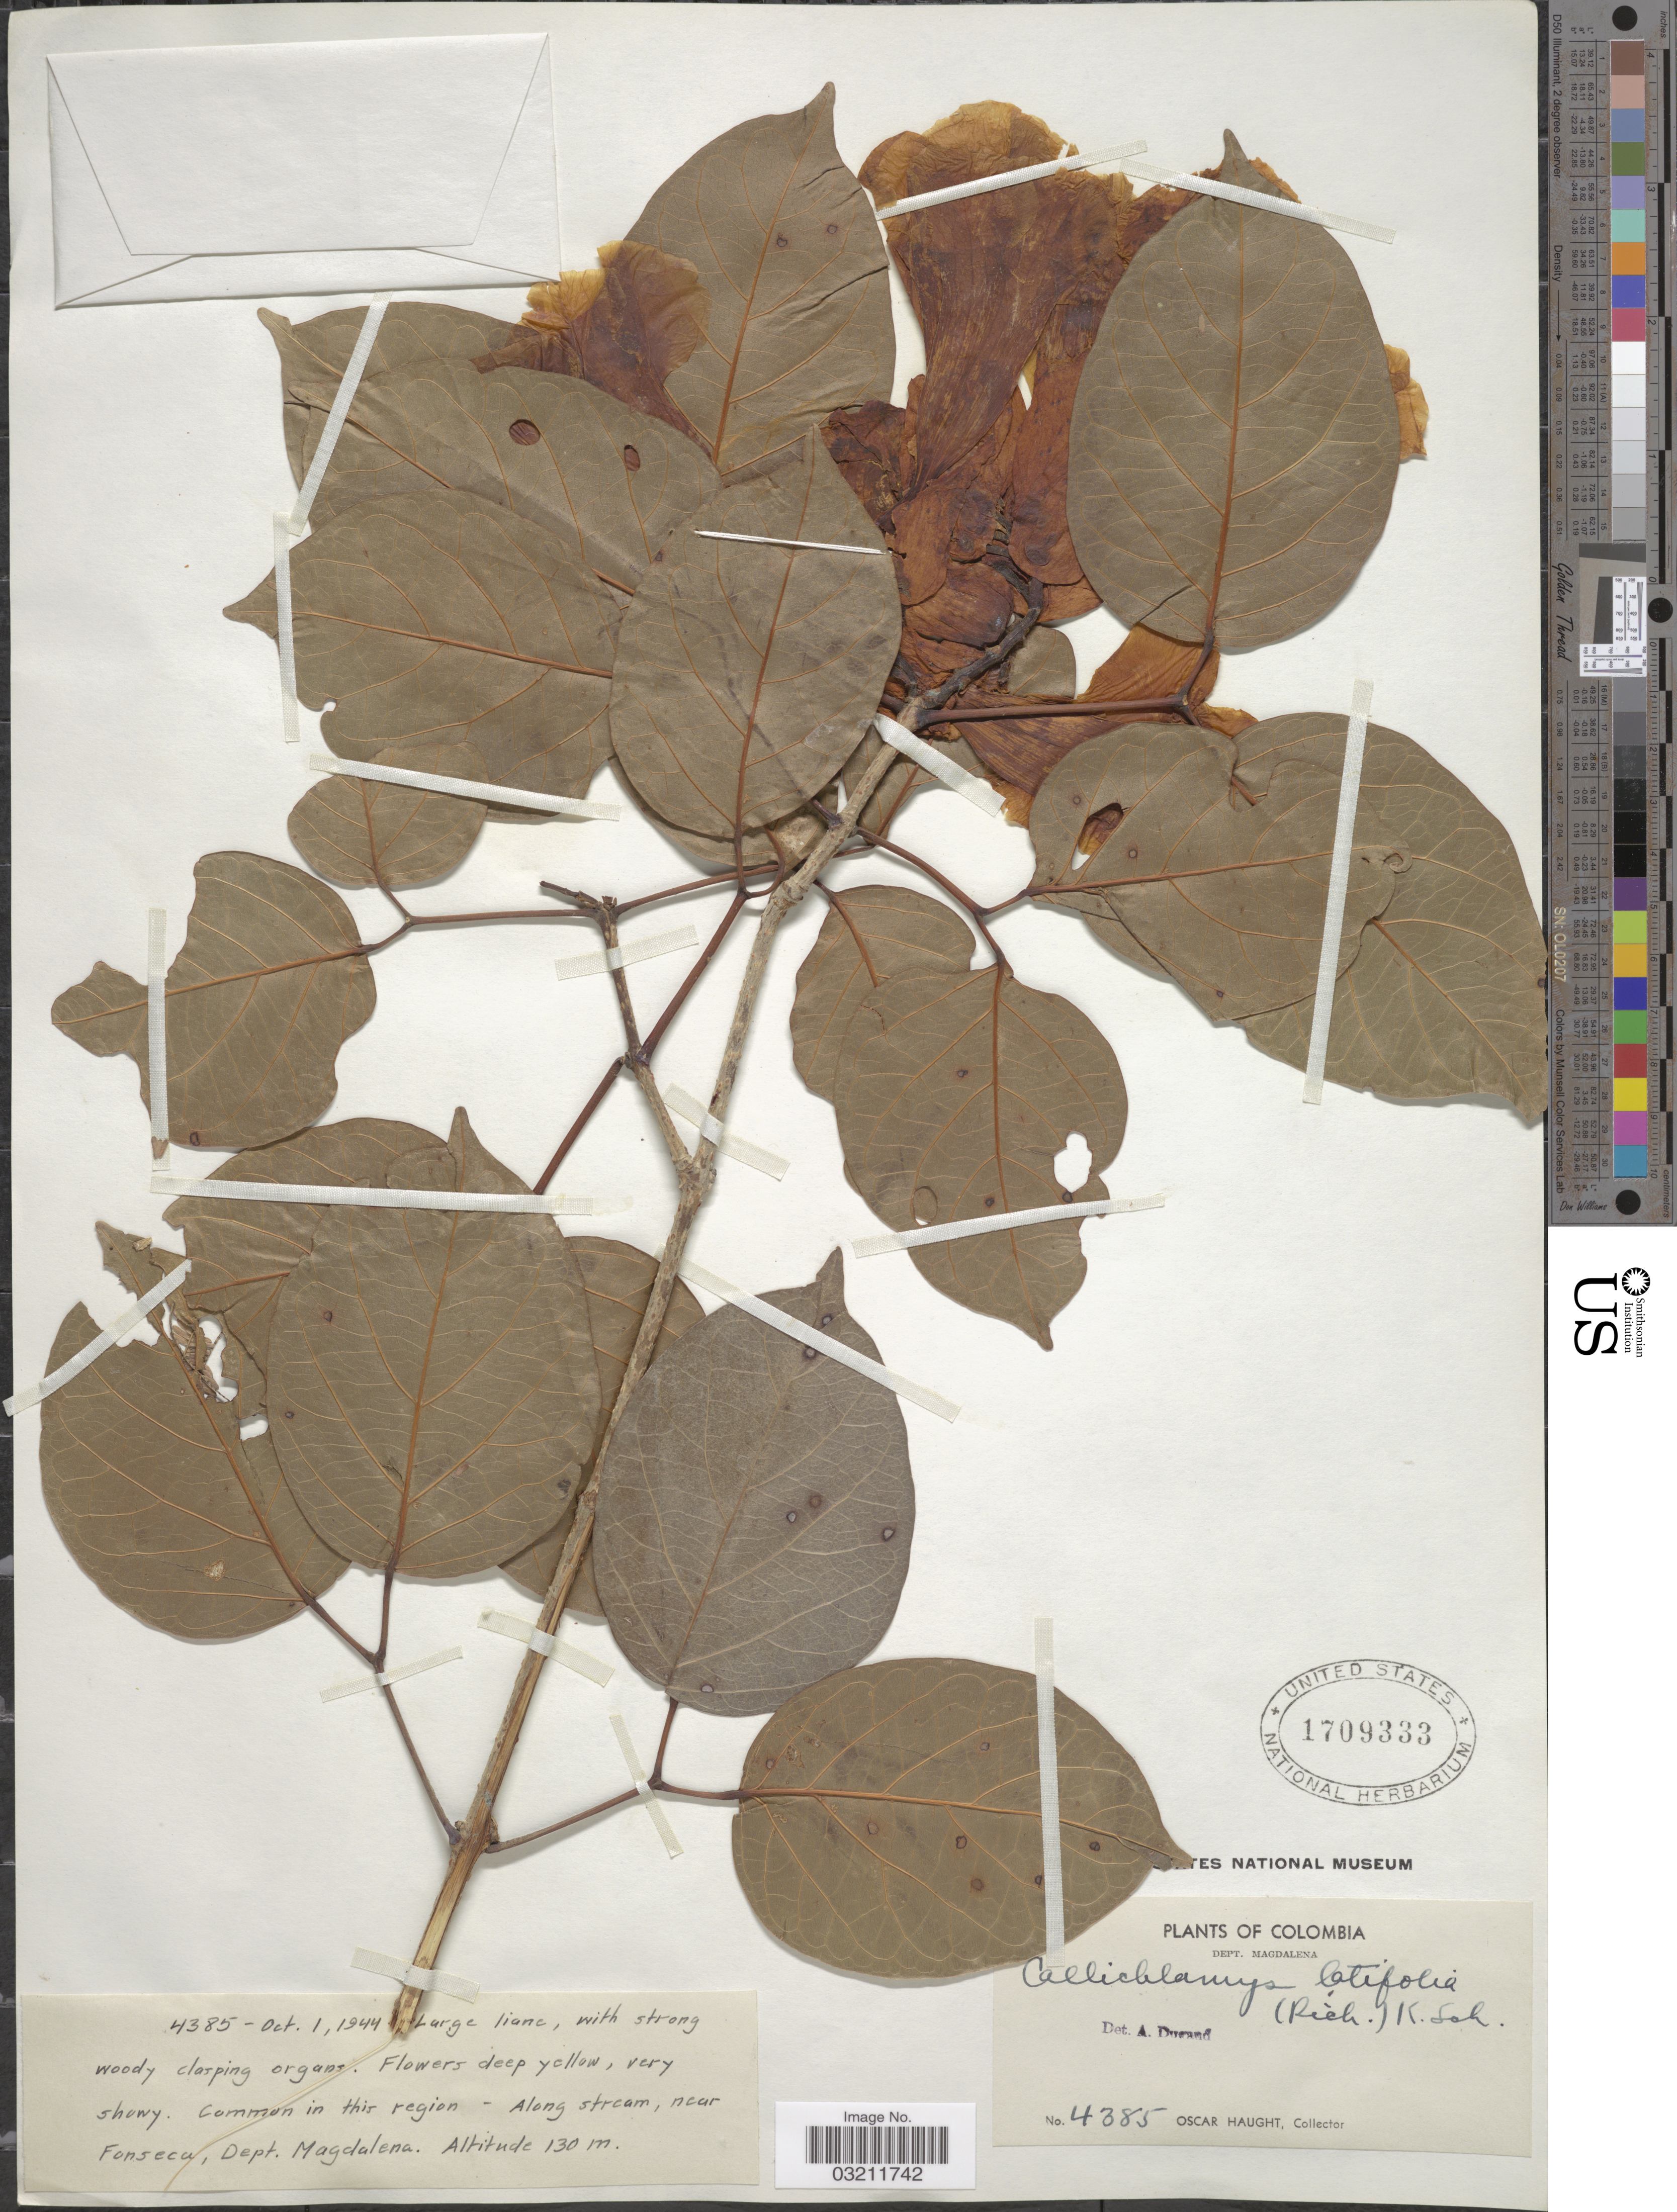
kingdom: Plantae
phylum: Tracheophyta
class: Magnoliopsida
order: Lamiales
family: Bignoniaceae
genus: Callichlamys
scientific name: Callichlamys latifolia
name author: (Rich.) K. Schum.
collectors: O. L. Haught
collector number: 4385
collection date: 1944-10-01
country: Colombia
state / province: Magdalena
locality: Along stream, near Fonseca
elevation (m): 130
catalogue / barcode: US 1709333